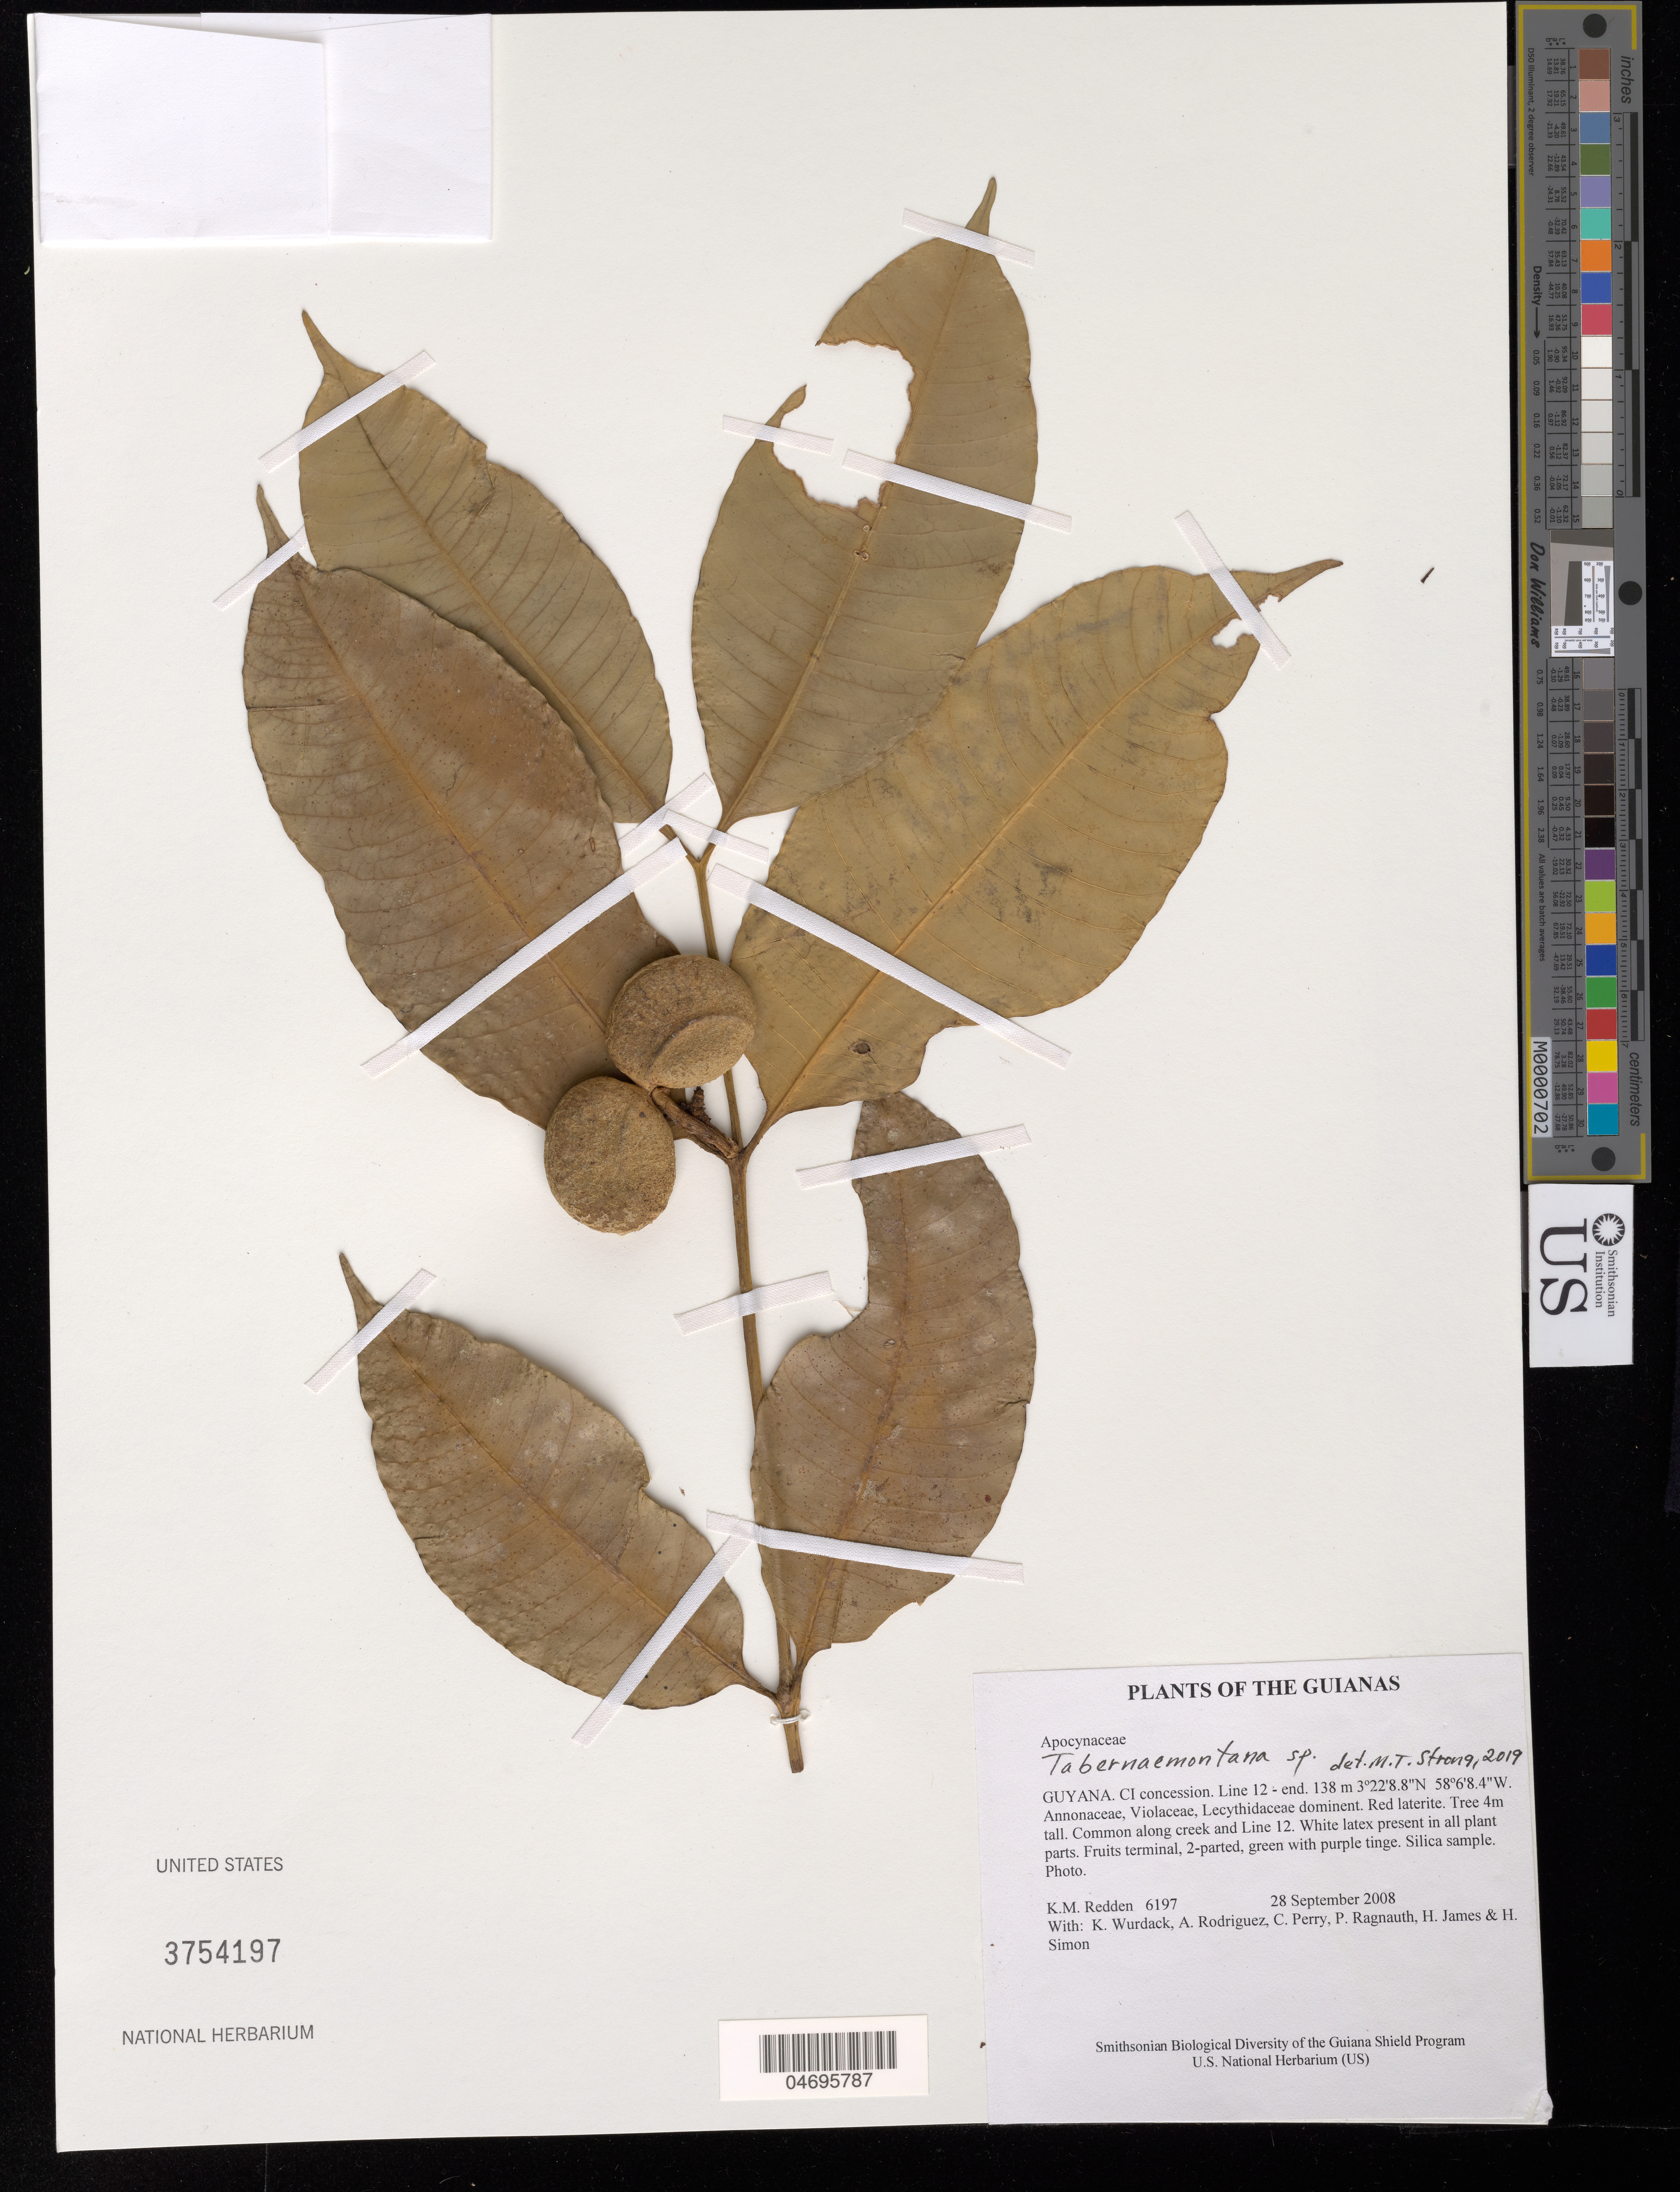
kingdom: Plantae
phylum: Tracheophyta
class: Magnoliopsida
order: Gentianales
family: Apocynaceae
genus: Tabernaemontana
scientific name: Tabernaemontana sp.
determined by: Strong, Mark T., (BOT), Smithsonian Institution - National Museum of Natural History (UNITED STATES)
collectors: K. M. Redden, K. Wurdack, A. Rodriguez, C. Perry, P. Ragnauth, H. James & H. Simon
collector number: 6197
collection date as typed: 28 September 2008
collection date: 2008-09-28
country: Guyana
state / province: U. Takutu-U. Essequibo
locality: CI concession. Line 12 - end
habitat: Annonaceae, Violaceae, Lecythidaceae dominant. Red laterite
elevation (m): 138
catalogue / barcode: US 3754197